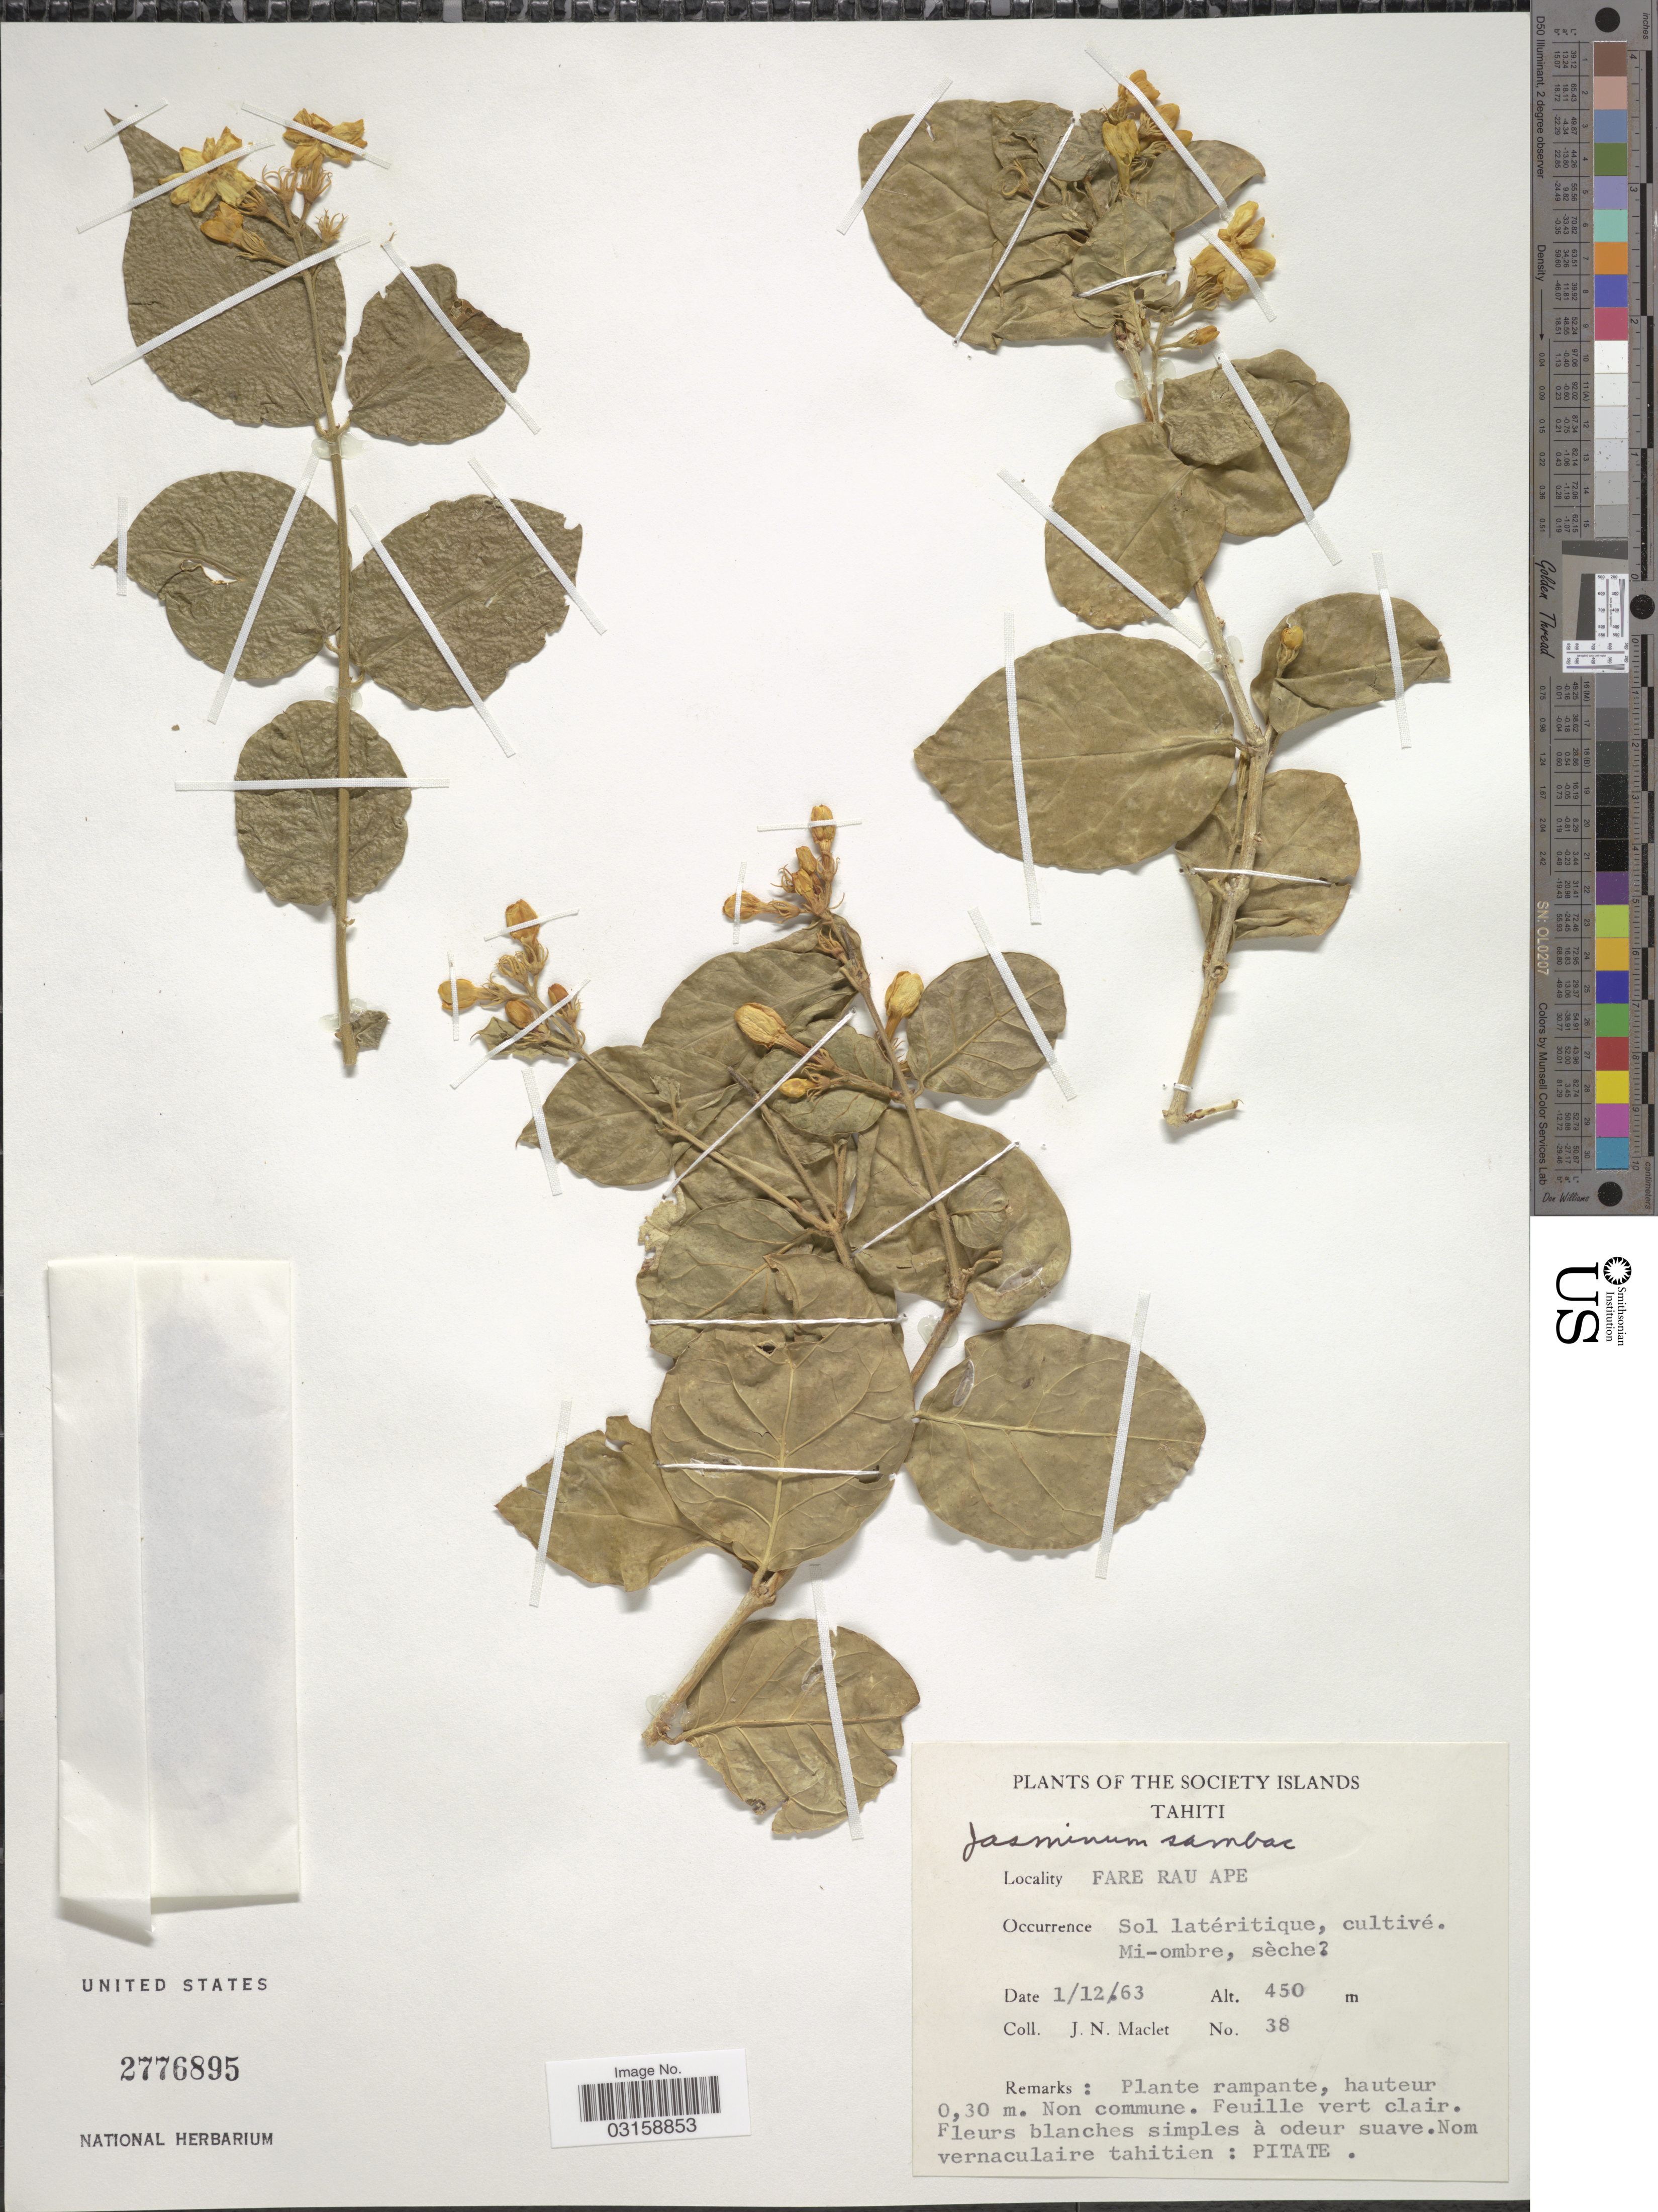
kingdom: Plantae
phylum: Tracheophyta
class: Magnoliopsida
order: Lamiales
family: Oleaceae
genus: Jasminum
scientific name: Jasminum sambac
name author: (L.) Aiton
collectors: J. Maclet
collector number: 38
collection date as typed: Transcribed d/m/y: 1/12/63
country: French Polynesia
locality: Society Islands. Tahiti. Fare Rau Ape.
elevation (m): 450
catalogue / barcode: US 2776895